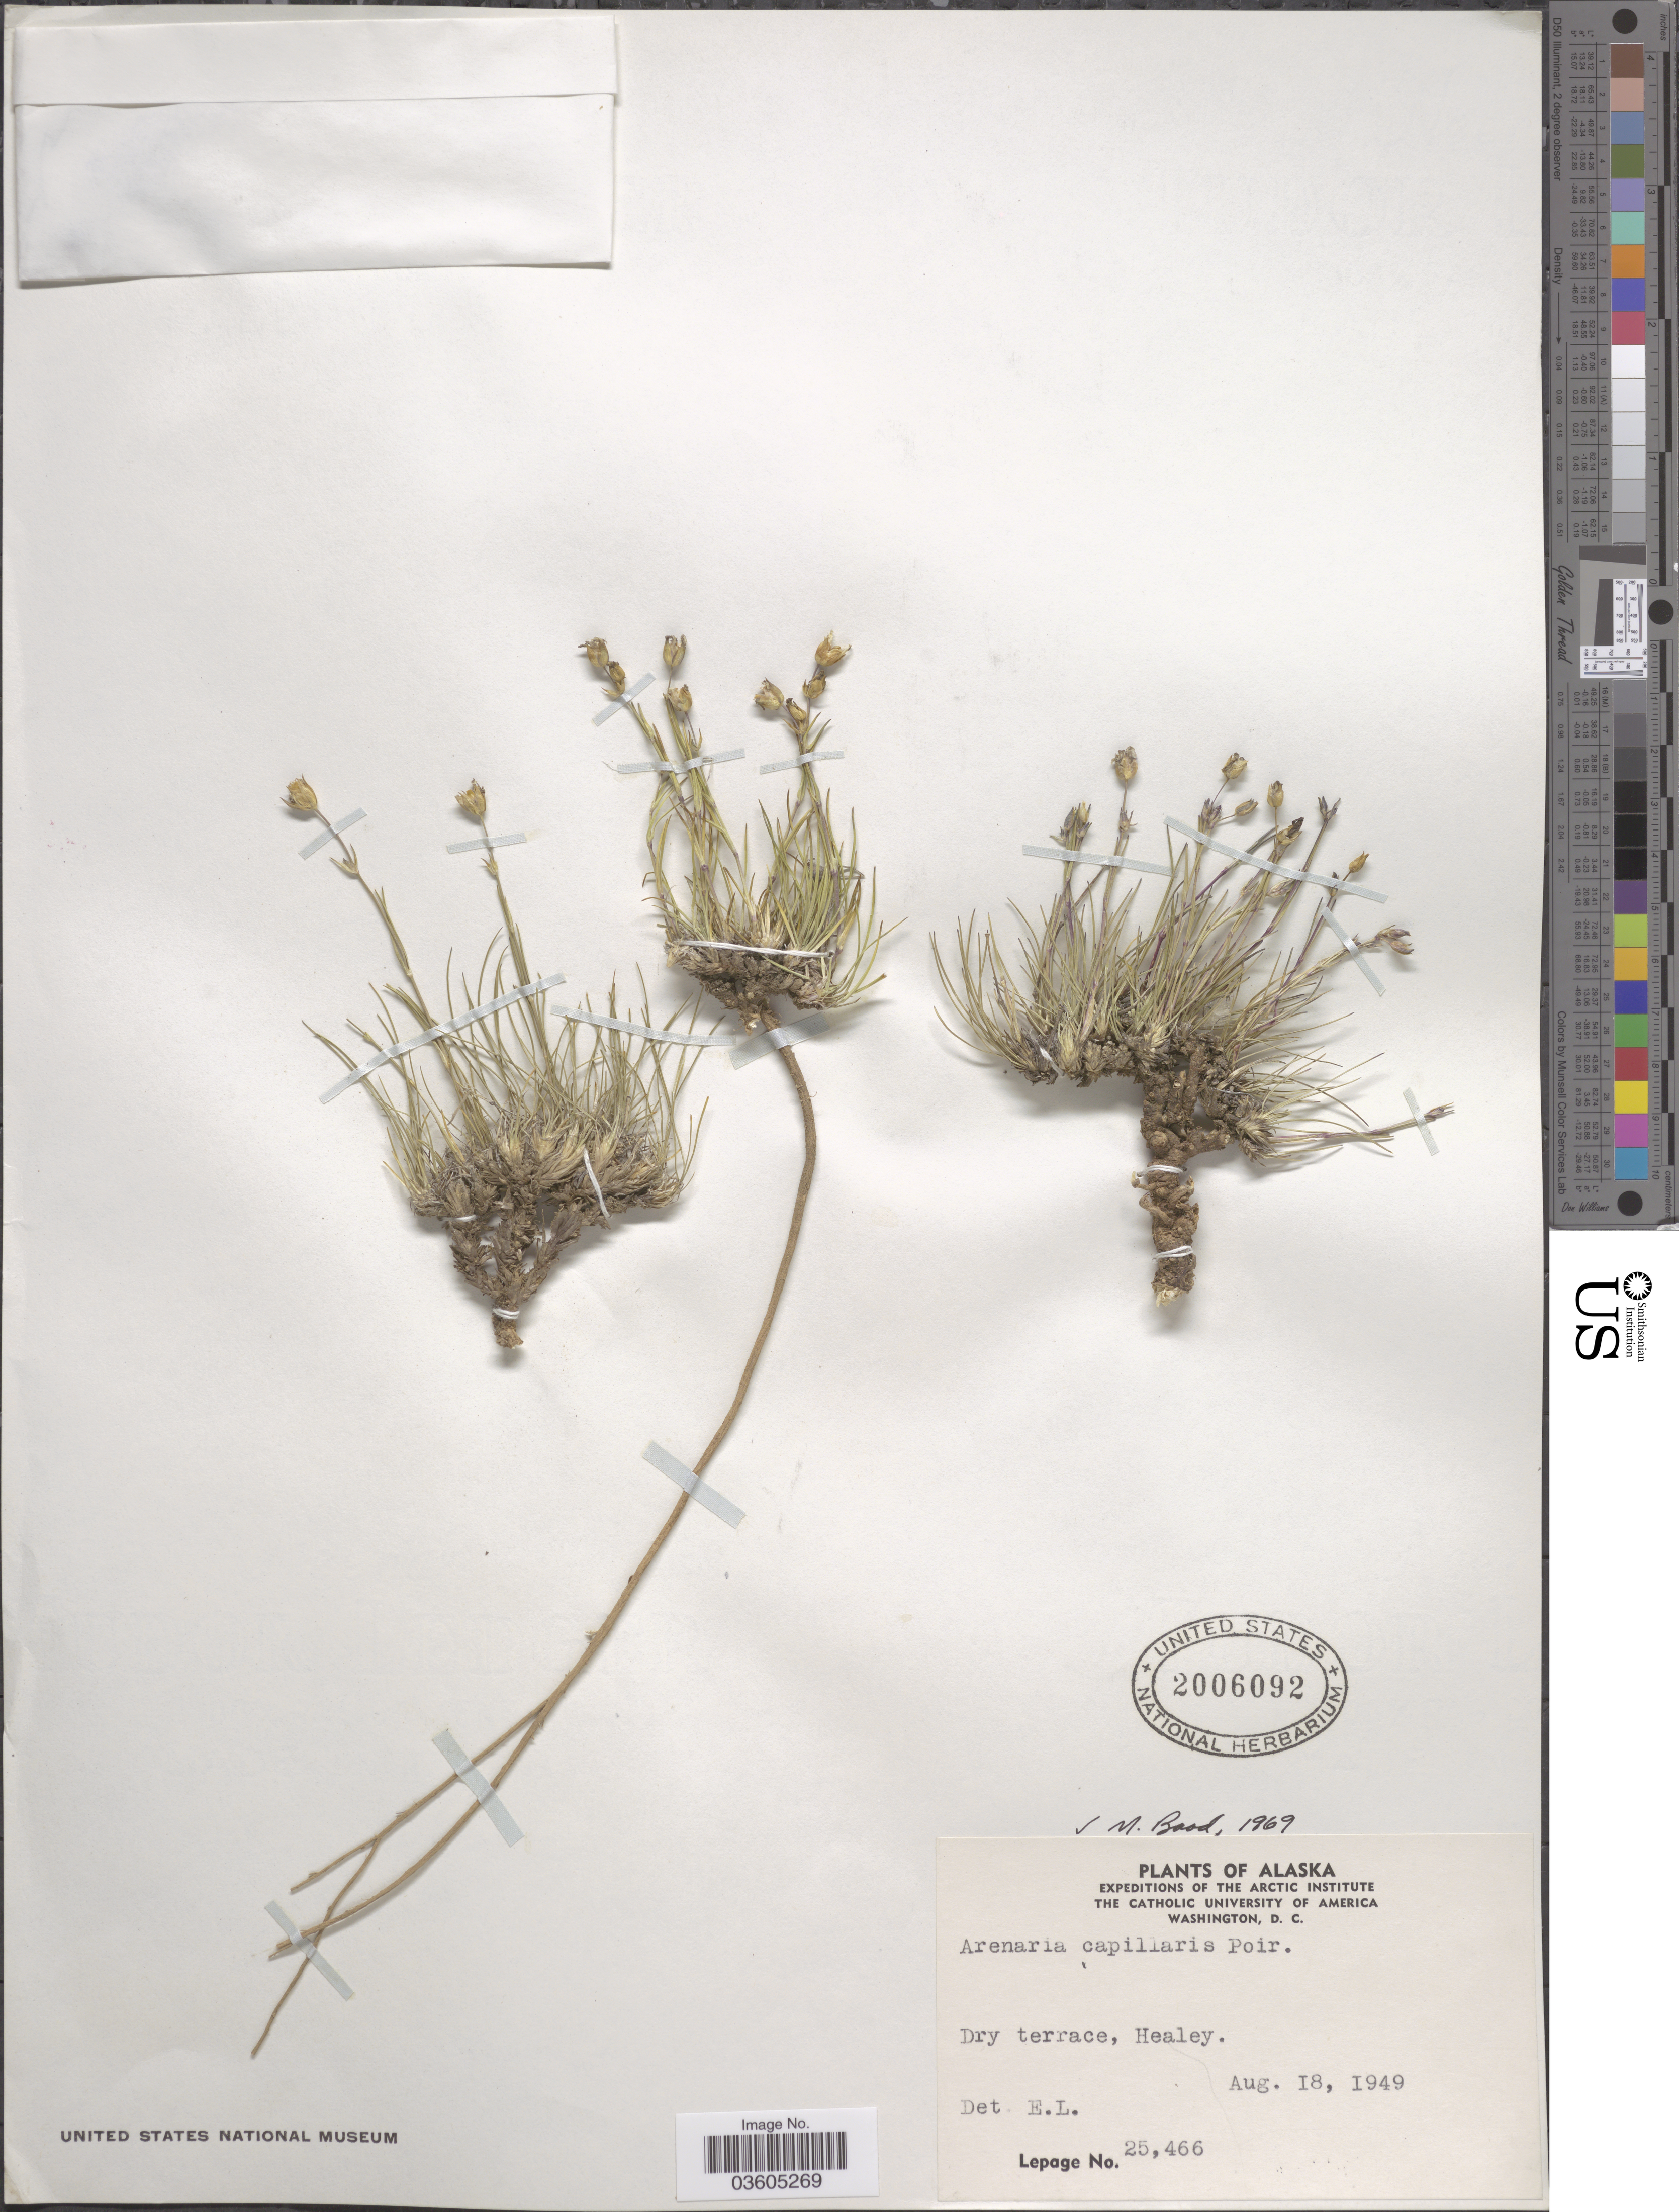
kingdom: Plantae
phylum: Tracheophyta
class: Magnoliopsida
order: Caryophyllales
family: Caryophyllaceae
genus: Eremogone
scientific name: Eremogone capillaris var. capillaris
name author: (Poir.) Fenzl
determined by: Strong, Mark T., (BOT), Smithsonian Institution - National Museum of Natural History (UNITED STATES)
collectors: -. LePage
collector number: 25466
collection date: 1949-08-18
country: United States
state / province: Alaska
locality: Healey.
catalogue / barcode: US 2006092